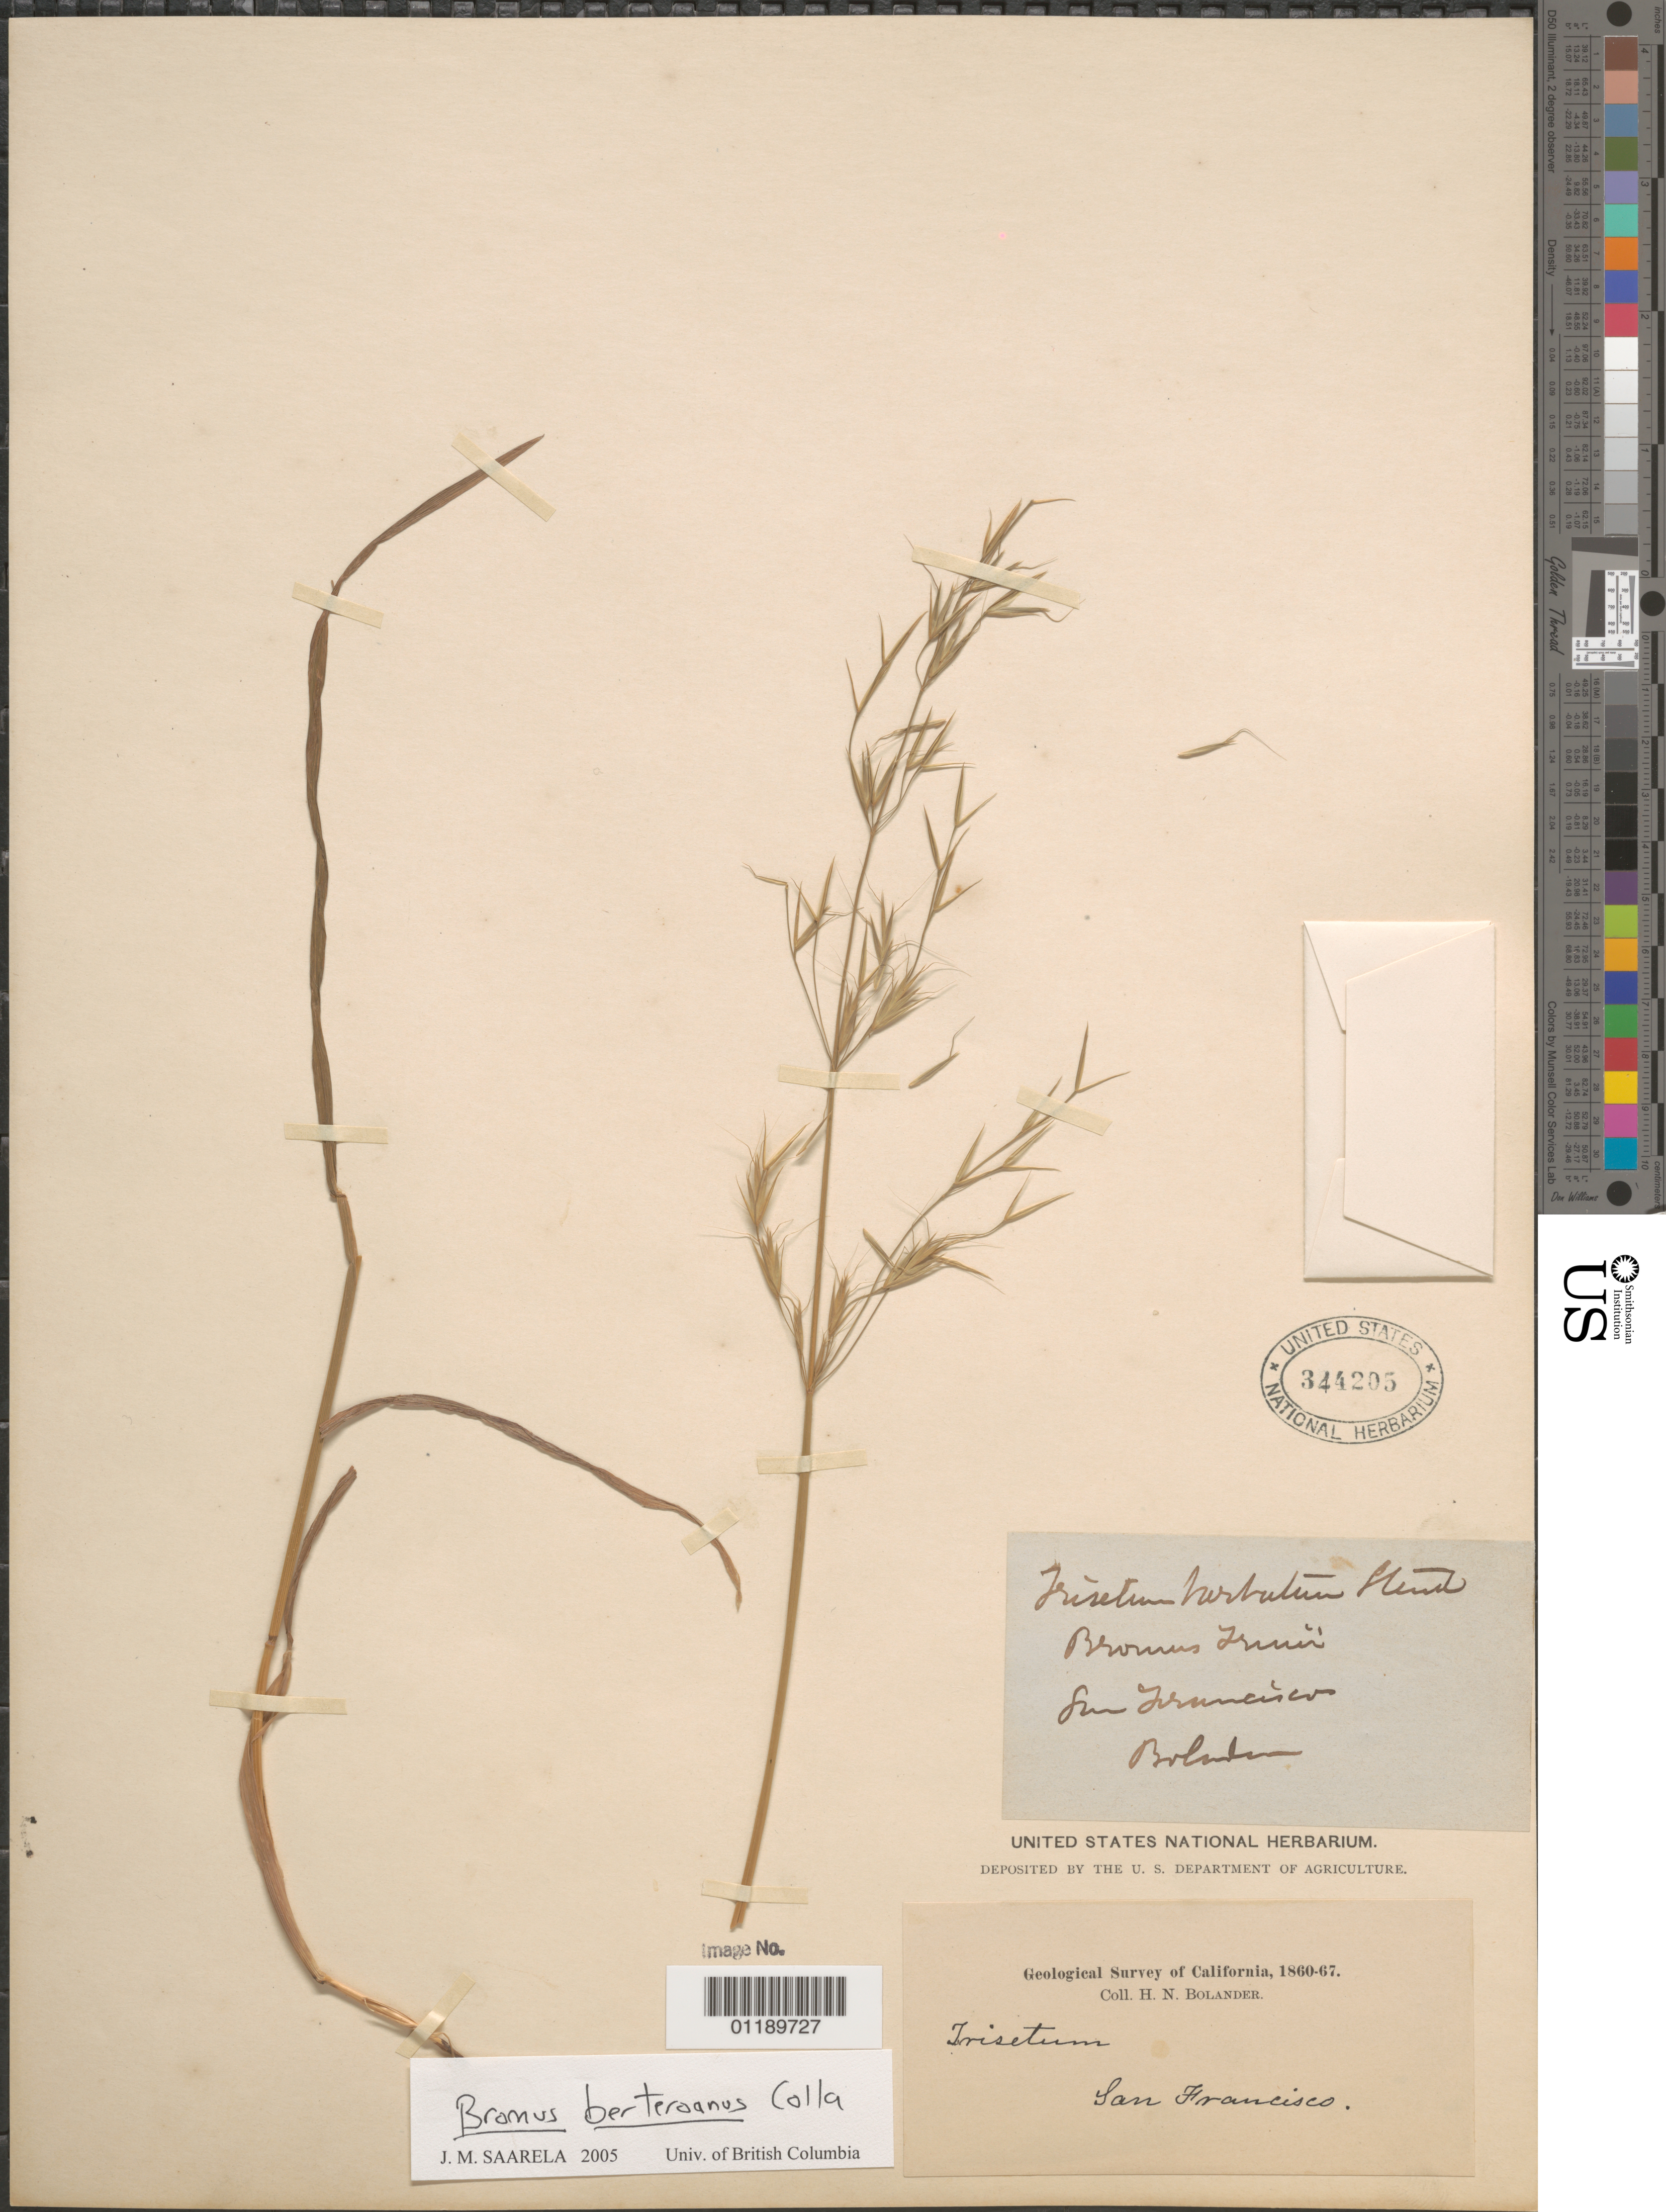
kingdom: Plantae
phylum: Tracheophyta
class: Liliopsida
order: Poales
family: Poaceae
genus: Bromus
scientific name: Bromus berteroanus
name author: Colla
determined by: Saarela, J. M., (CAN), Canadian Museum of Nature (CANADA)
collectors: H. Bolander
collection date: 1860/1867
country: United States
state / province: California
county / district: San Francisco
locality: San Francisco.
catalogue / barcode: US 344205